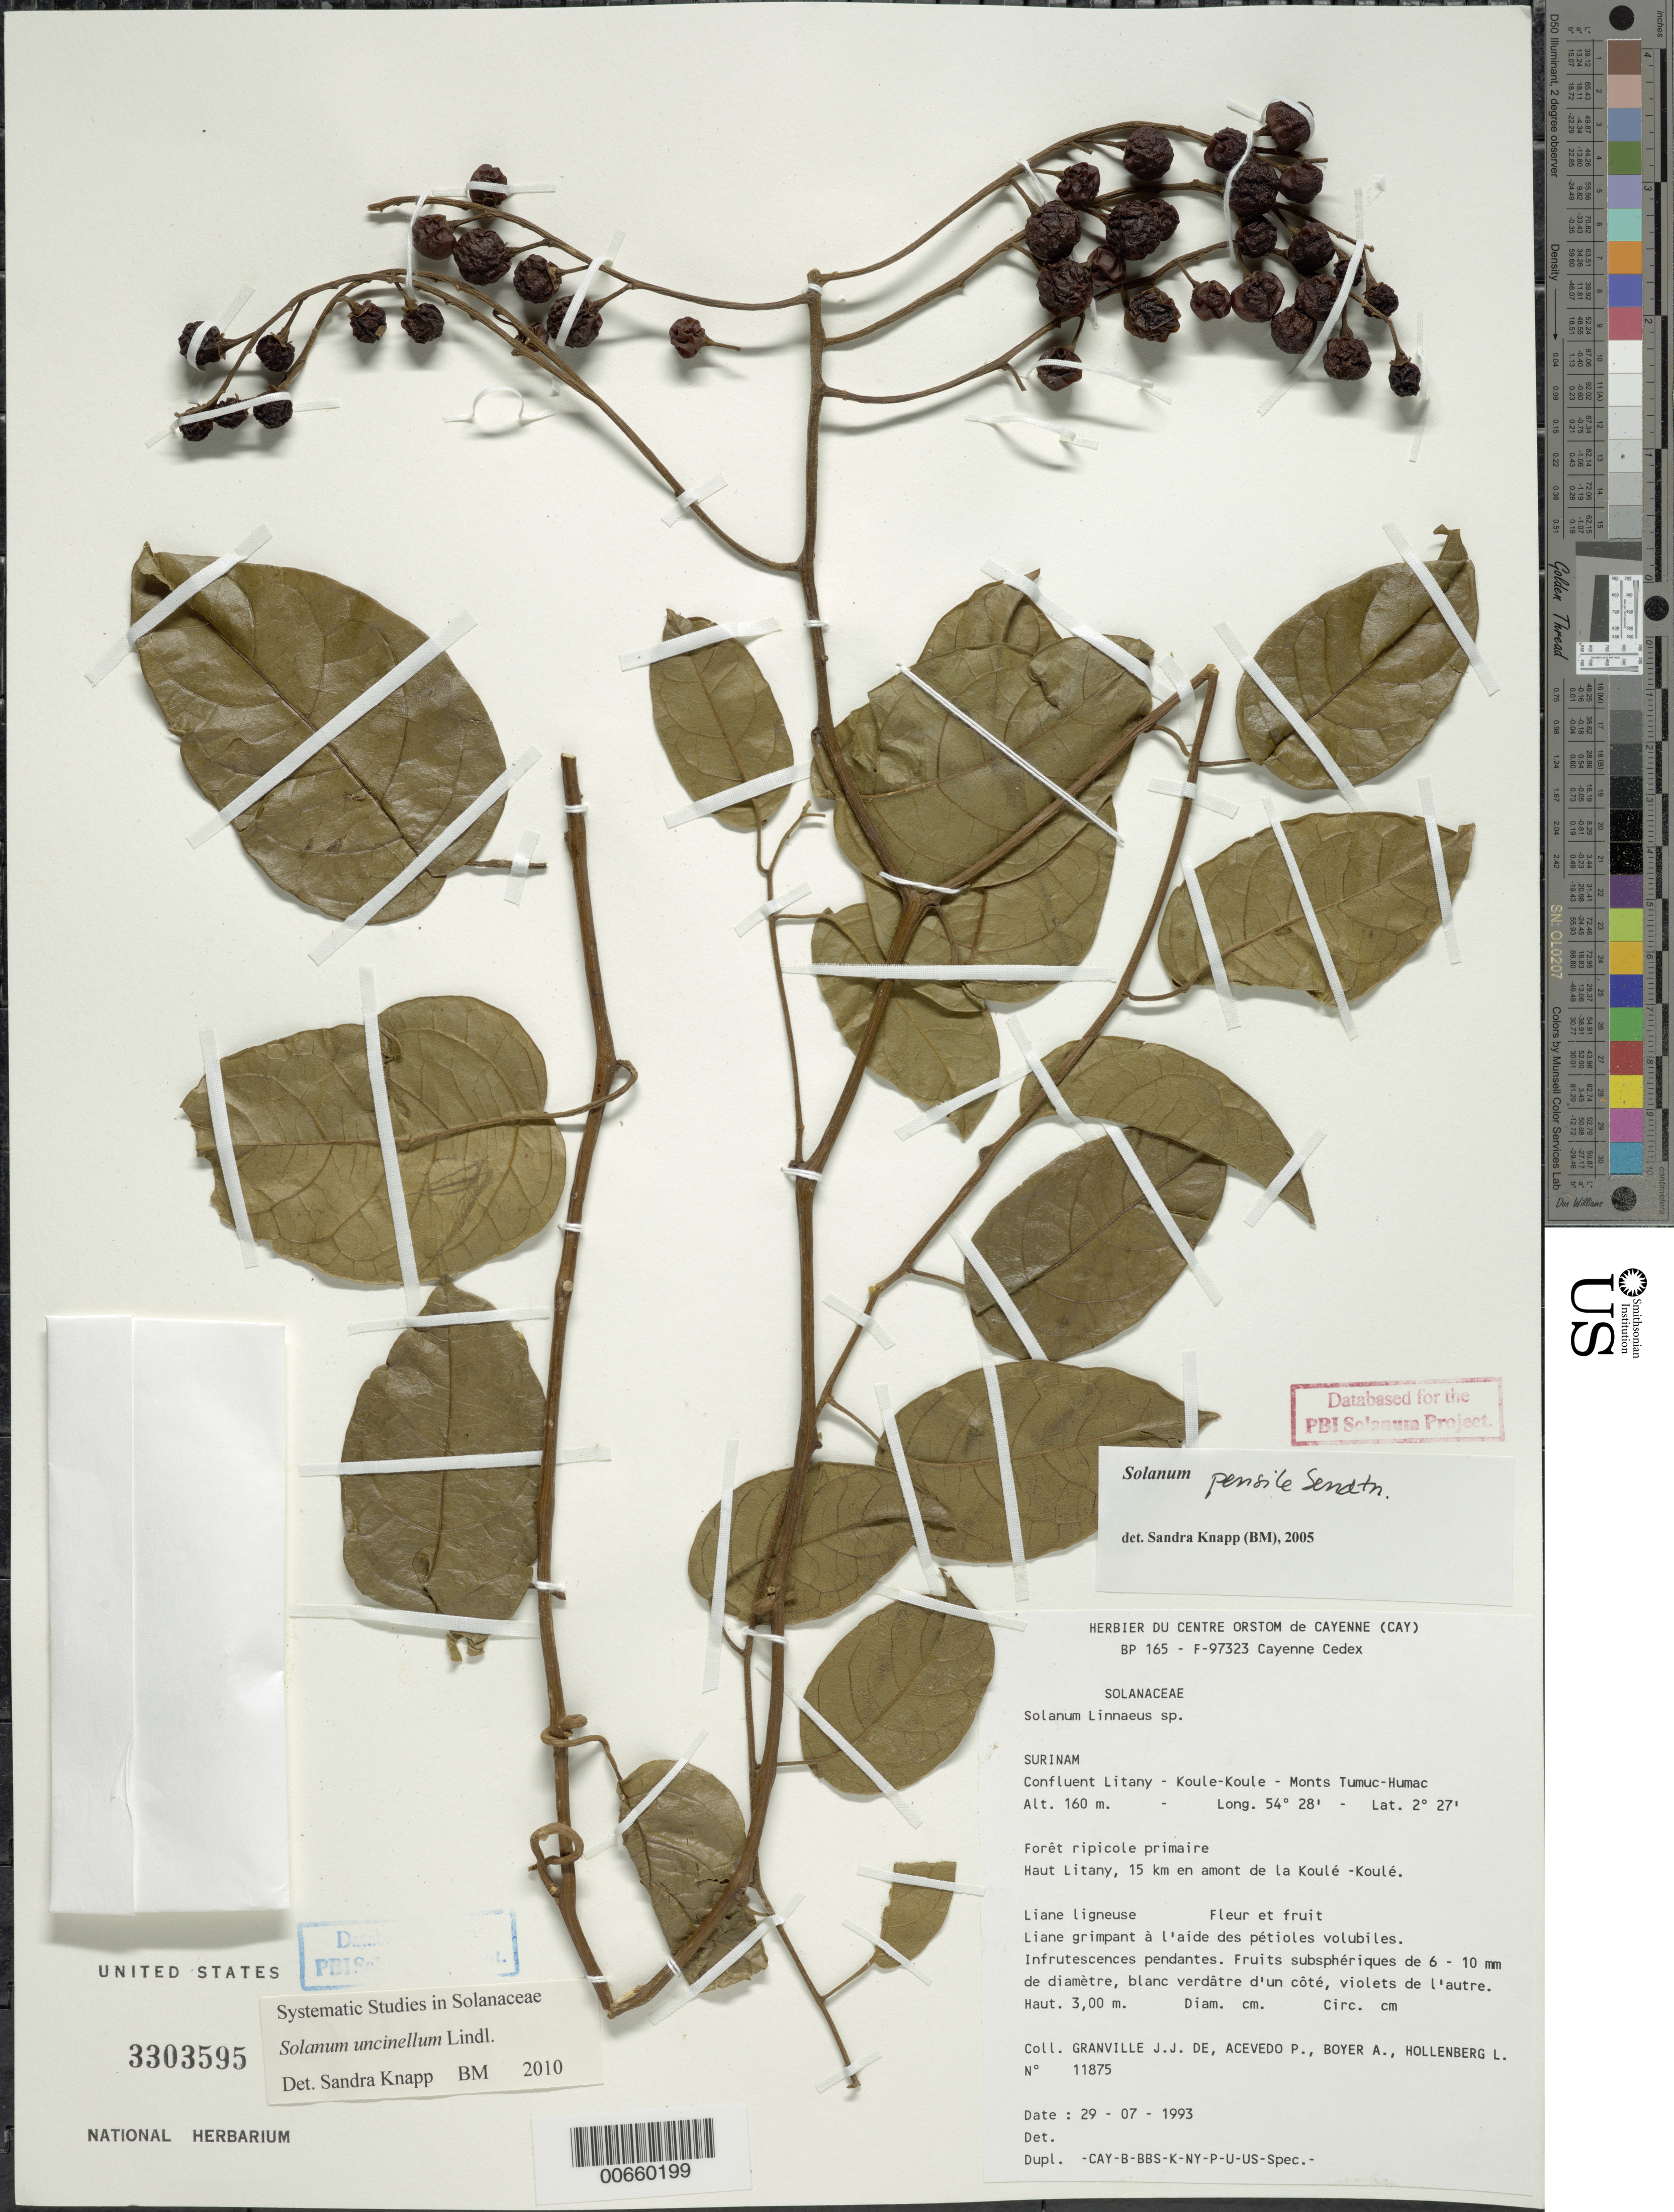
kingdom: Plantae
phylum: Tracheophyta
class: Magnoliopsida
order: Solanales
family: Solanaceae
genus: Solanum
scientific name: Solanum uncinellum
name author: Lindl.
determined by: Knapp, S. D.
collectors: J.-J. de Granville, P. Acevedo-Rodr., A. Boyer & L. Hollenberg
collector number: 11875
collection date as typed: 7 Jul 1993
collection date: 1993-07-07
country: Suriname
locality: Litany R., confl with Koule-Koule, Monts Tumuc-Humac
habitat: Primary riparian forest.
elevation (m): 160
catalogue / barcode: US 3303595